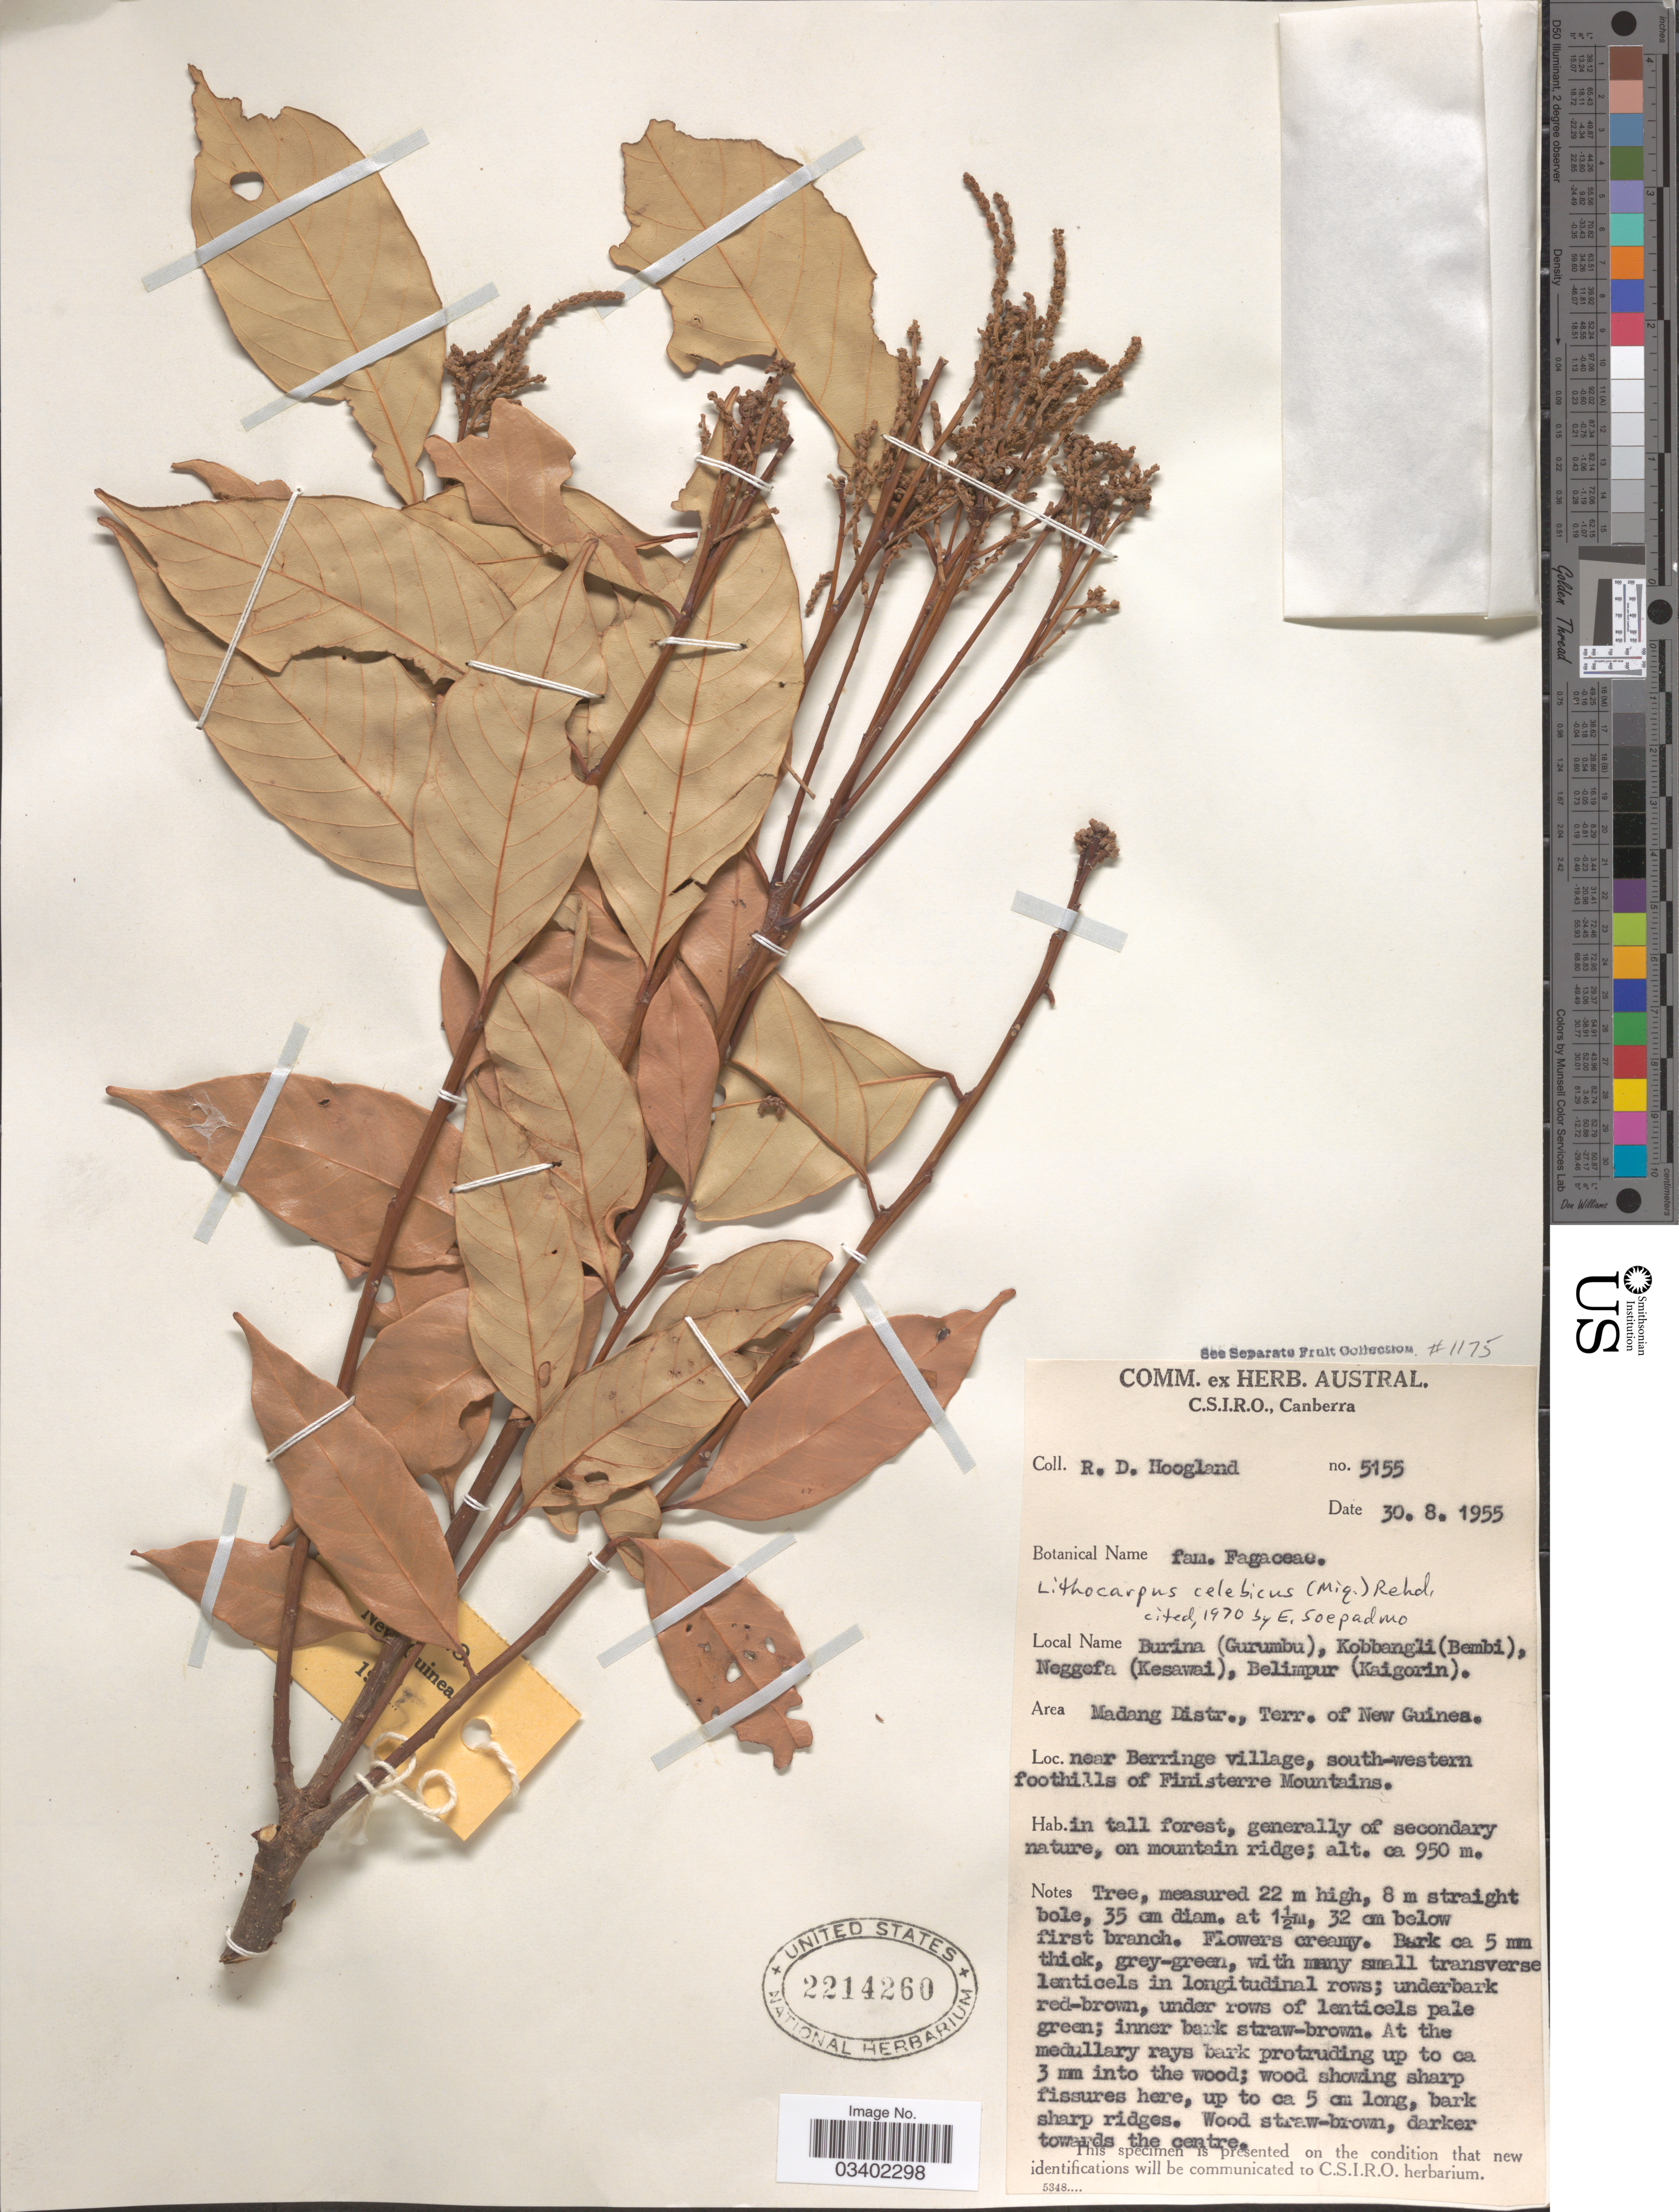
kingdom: Plantae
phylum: Tracheophyta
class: Magnoliopsida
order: Fagales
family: Fagaceae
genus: Lithocarpus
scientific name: Lithocarpus celebicus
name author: (Miq.) Rehder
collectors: R. D. Hoogland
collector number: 5155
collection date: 1955-08-30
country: Papua New Guinea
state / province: Madang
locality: Area Madang Distr., Terr. of New Guinea, near Berringe village, south-western foothills of Finisterre Mountains.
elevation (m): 950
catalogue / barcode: US 2214260